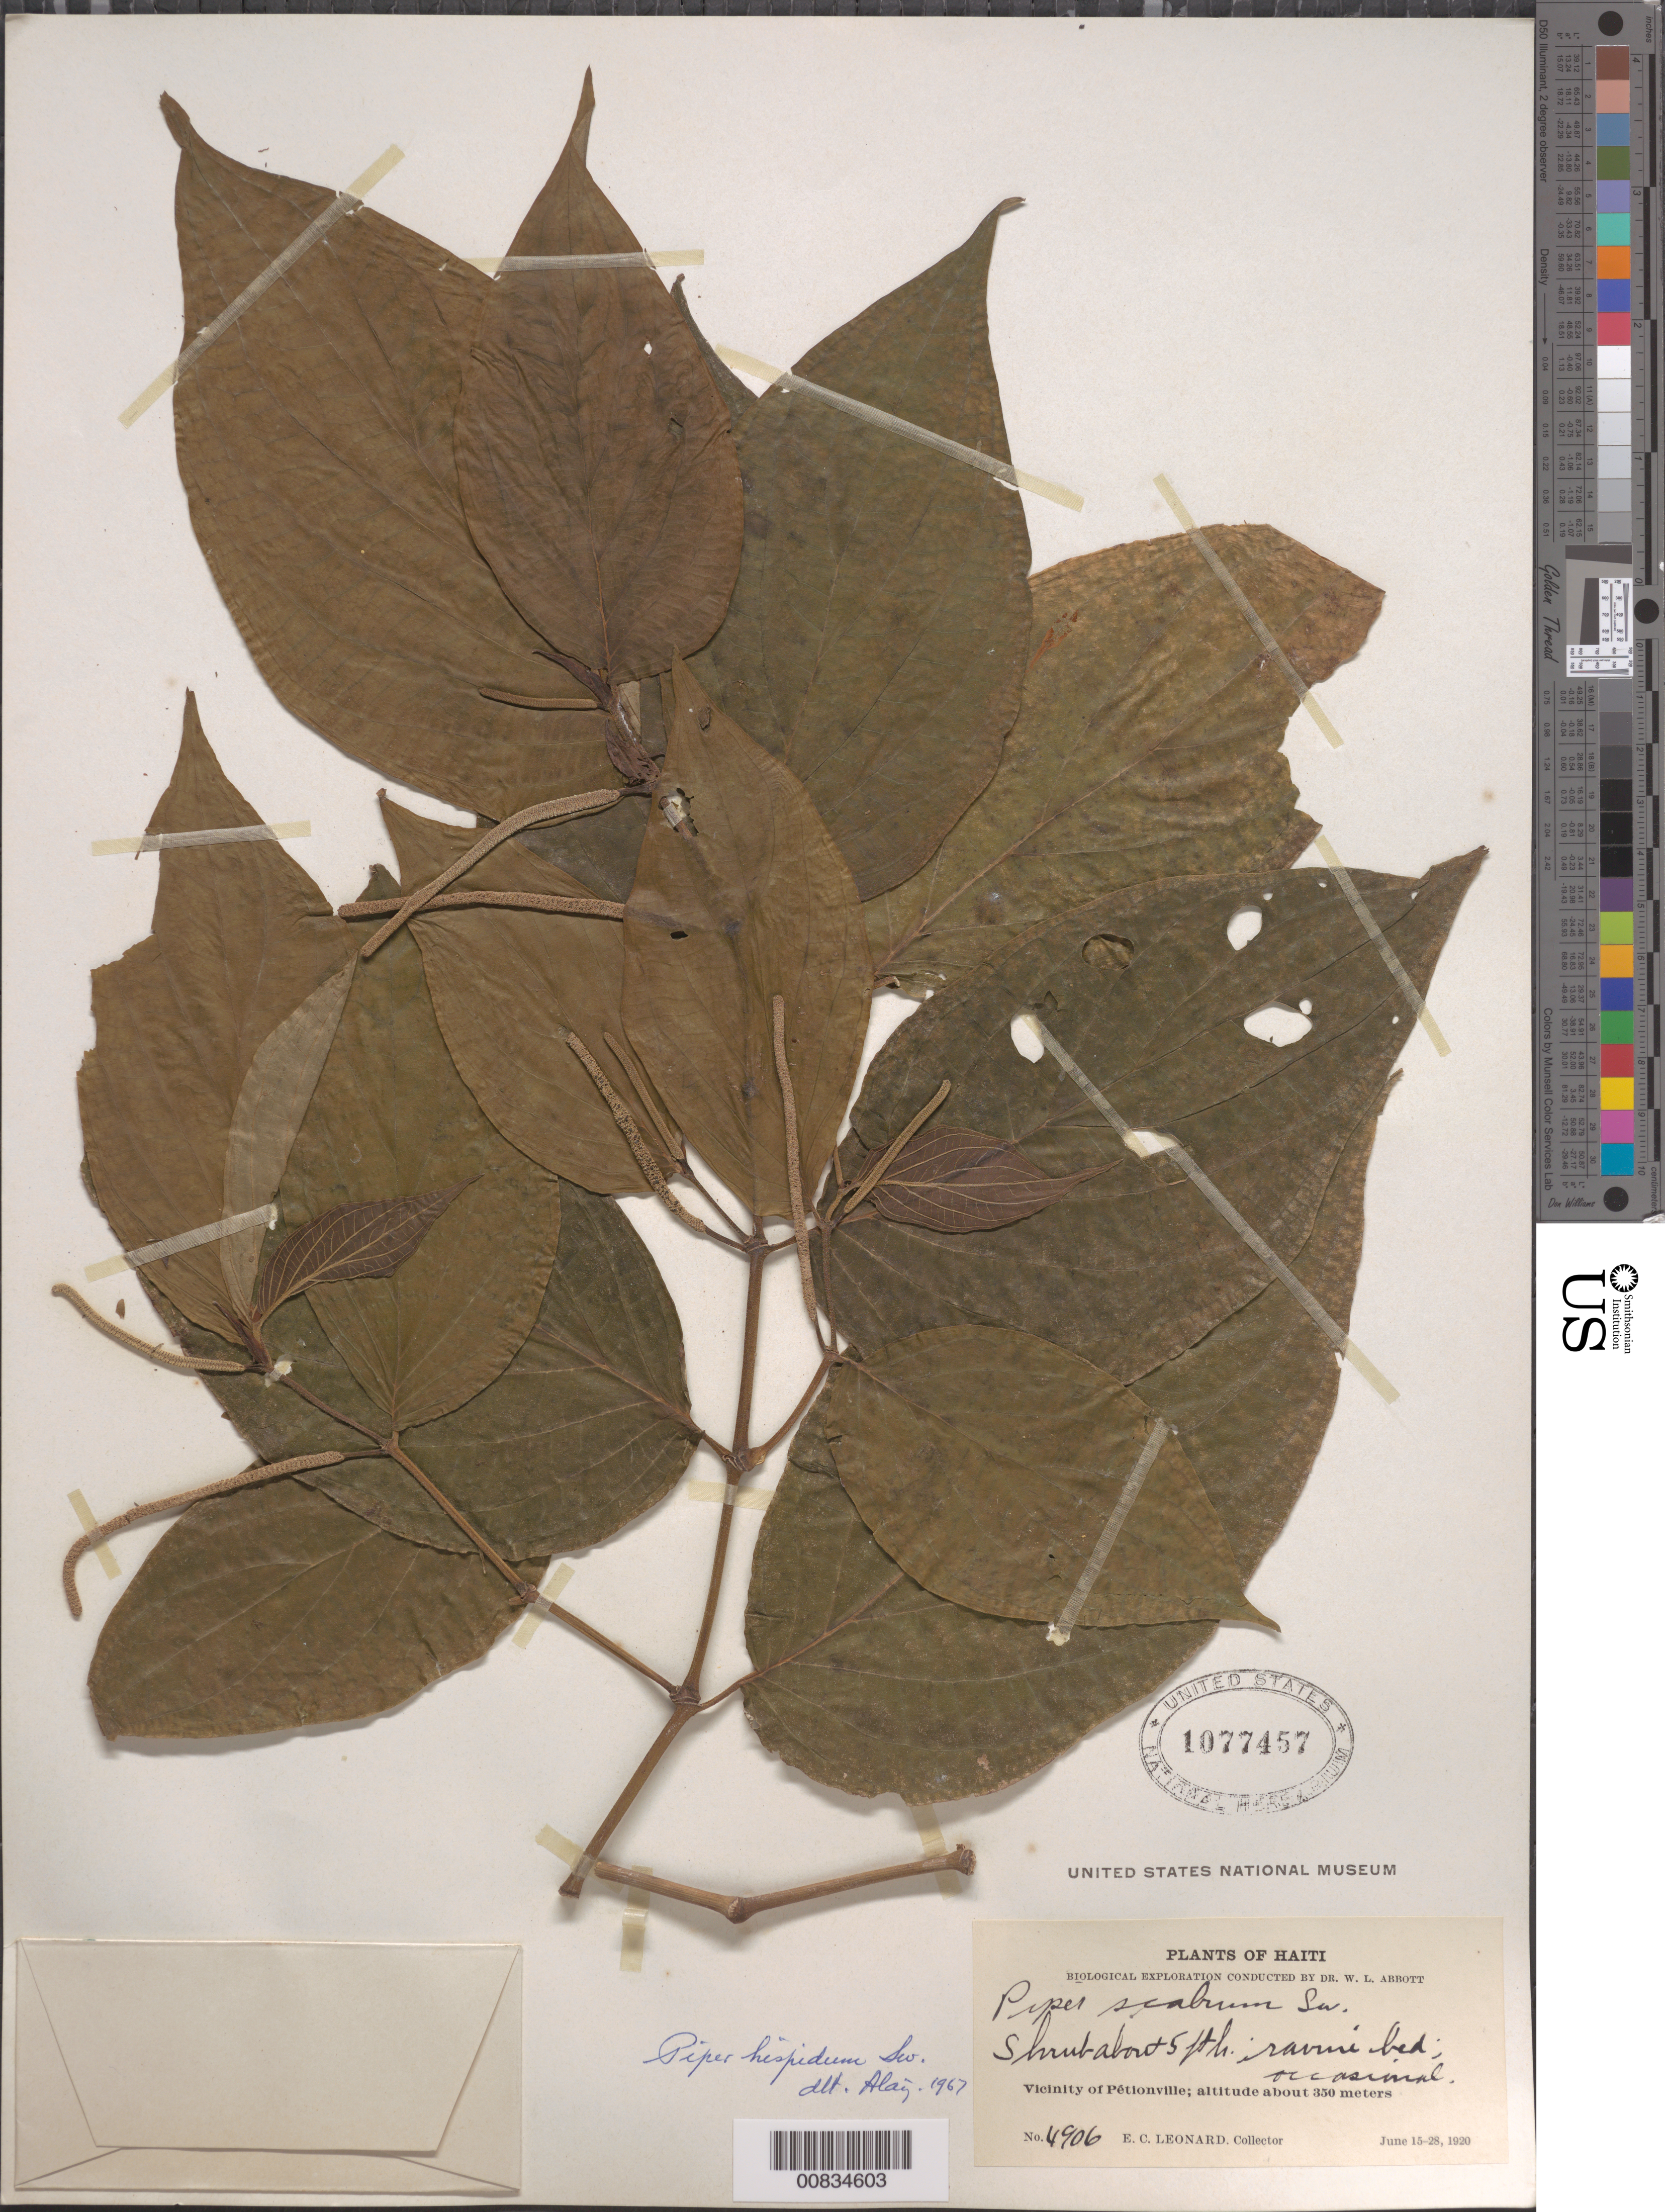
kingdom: Plantae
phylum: Tracheophyta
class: Magnoliopsida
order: Piperales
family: Piperaceae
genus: Piper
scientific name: Piper hispidum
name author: Sw.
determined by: Liogier, Alain H.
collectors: E. C. Leonard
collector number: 4906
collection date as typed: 15 Jun 1920 to 28 Jun 1920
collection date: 1920-06-15/1920-06-28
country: Haiti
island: Hispaniola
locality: Vicinity of Pétionville.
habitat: Ravine bed.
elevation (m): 350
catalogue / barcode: US 1077457